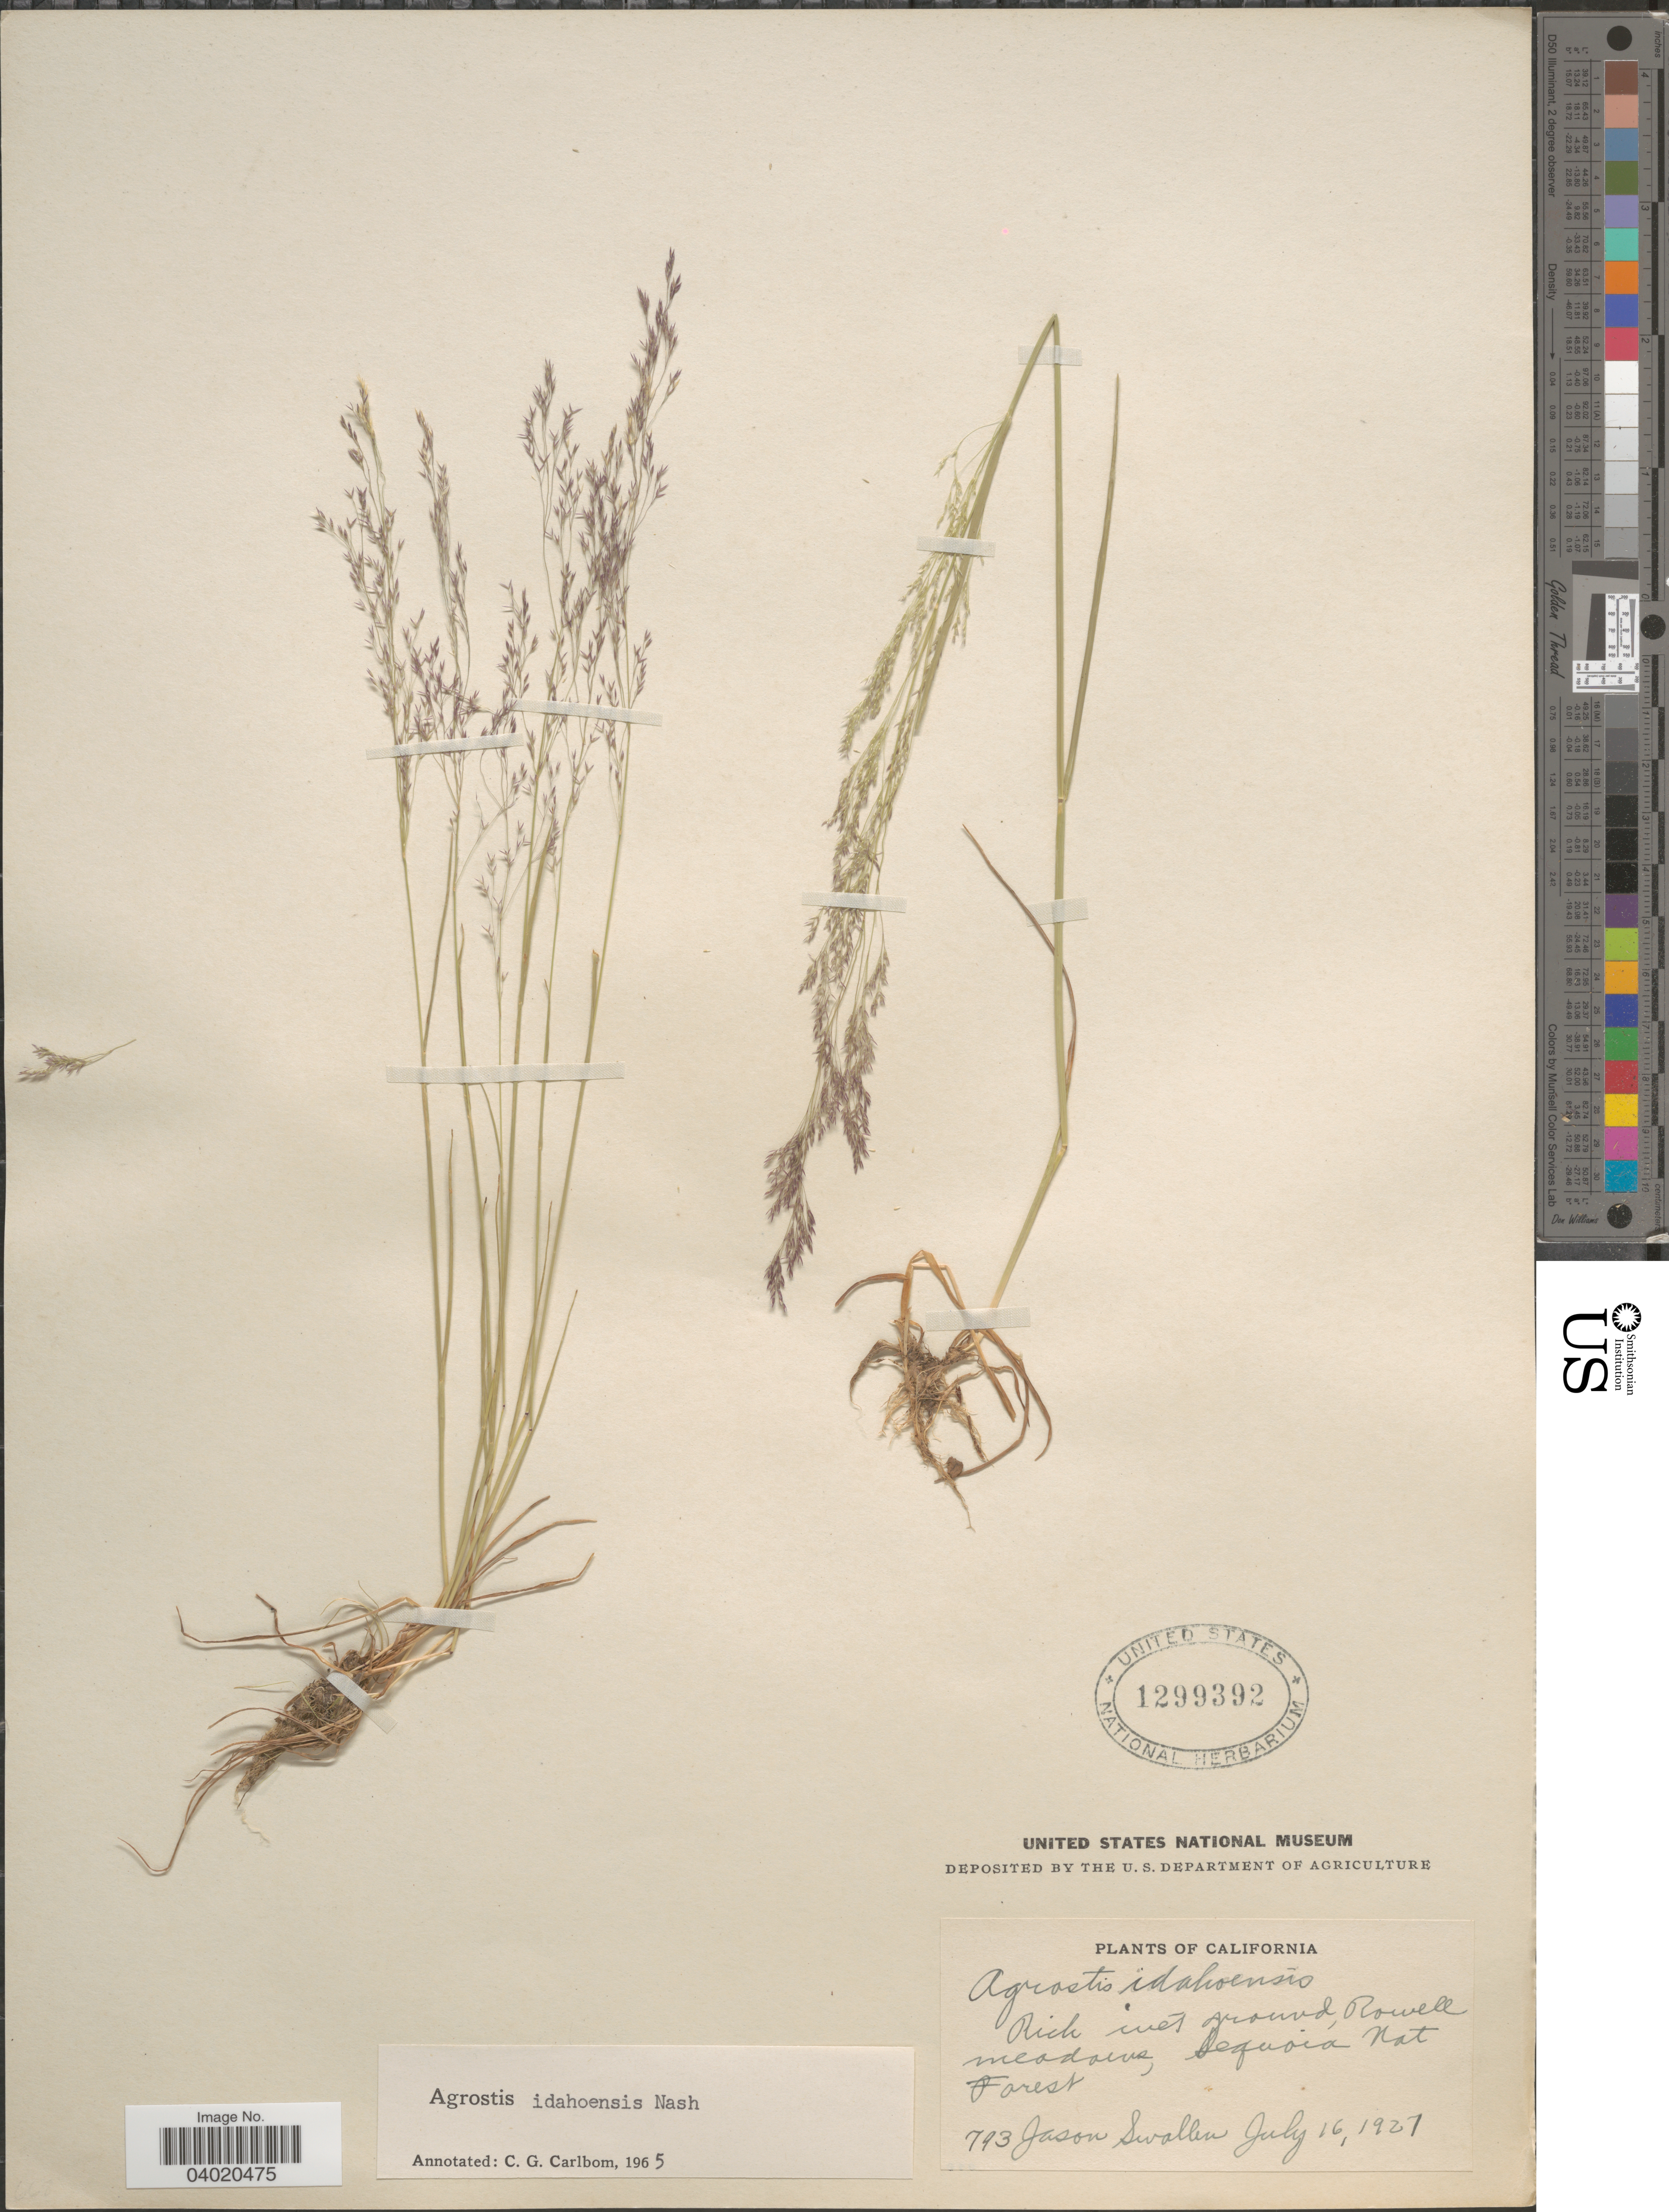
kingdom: Plantae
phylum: Tracheophyta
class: Liliopsida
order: Poales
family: Poaceae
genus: Agrostis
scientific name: Agrostis idahoensis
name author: Nash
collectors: J. R. Swallen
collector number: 793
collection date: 1937-07-16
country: United States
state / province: California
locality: Rowell Meadows, Sequoia Nat. Forest.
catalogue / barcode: US 1299392